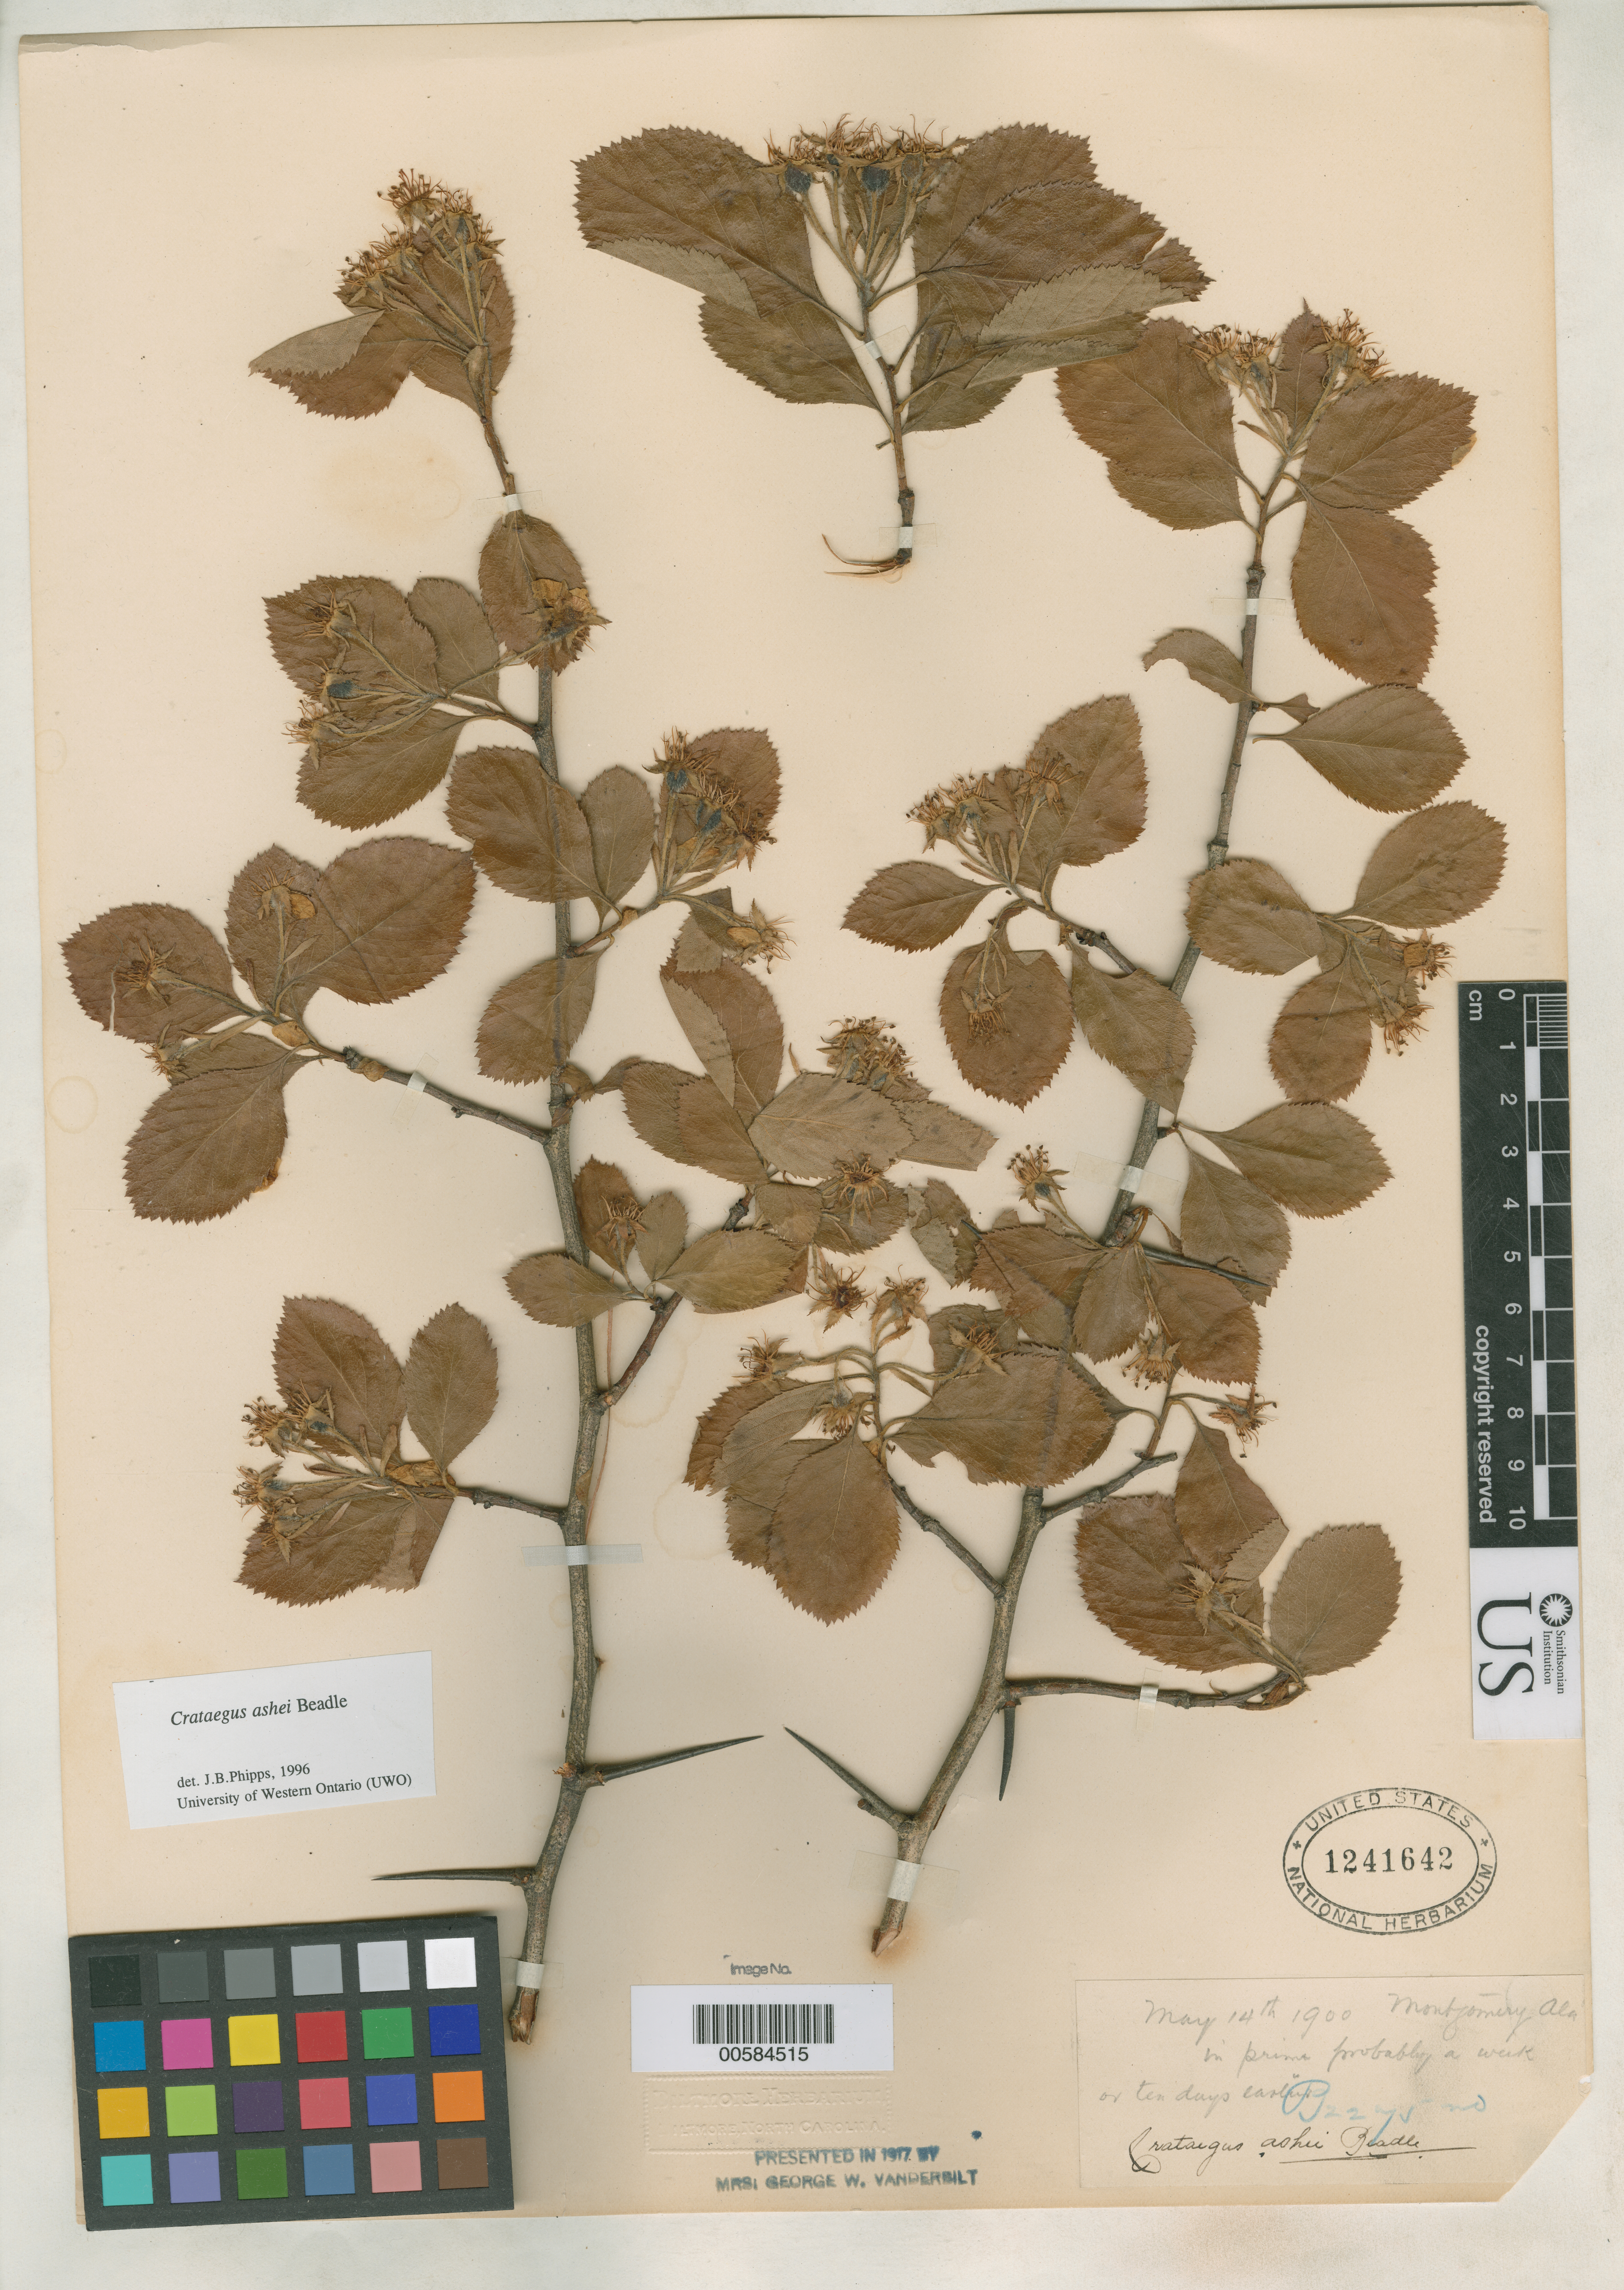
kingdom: Plantae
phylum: Tracheophyta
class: Magnoliopsida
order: Rosales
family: Rosaceae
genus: Crataegus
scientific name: Crataegus ashei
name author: Beadle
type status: Syntype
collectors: ex herb. Biltmore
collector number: B 2275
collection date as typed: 14 May 1900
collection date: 1900-05-14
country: United States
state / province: Alabama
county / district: Montgomery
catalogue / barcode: US 1241642